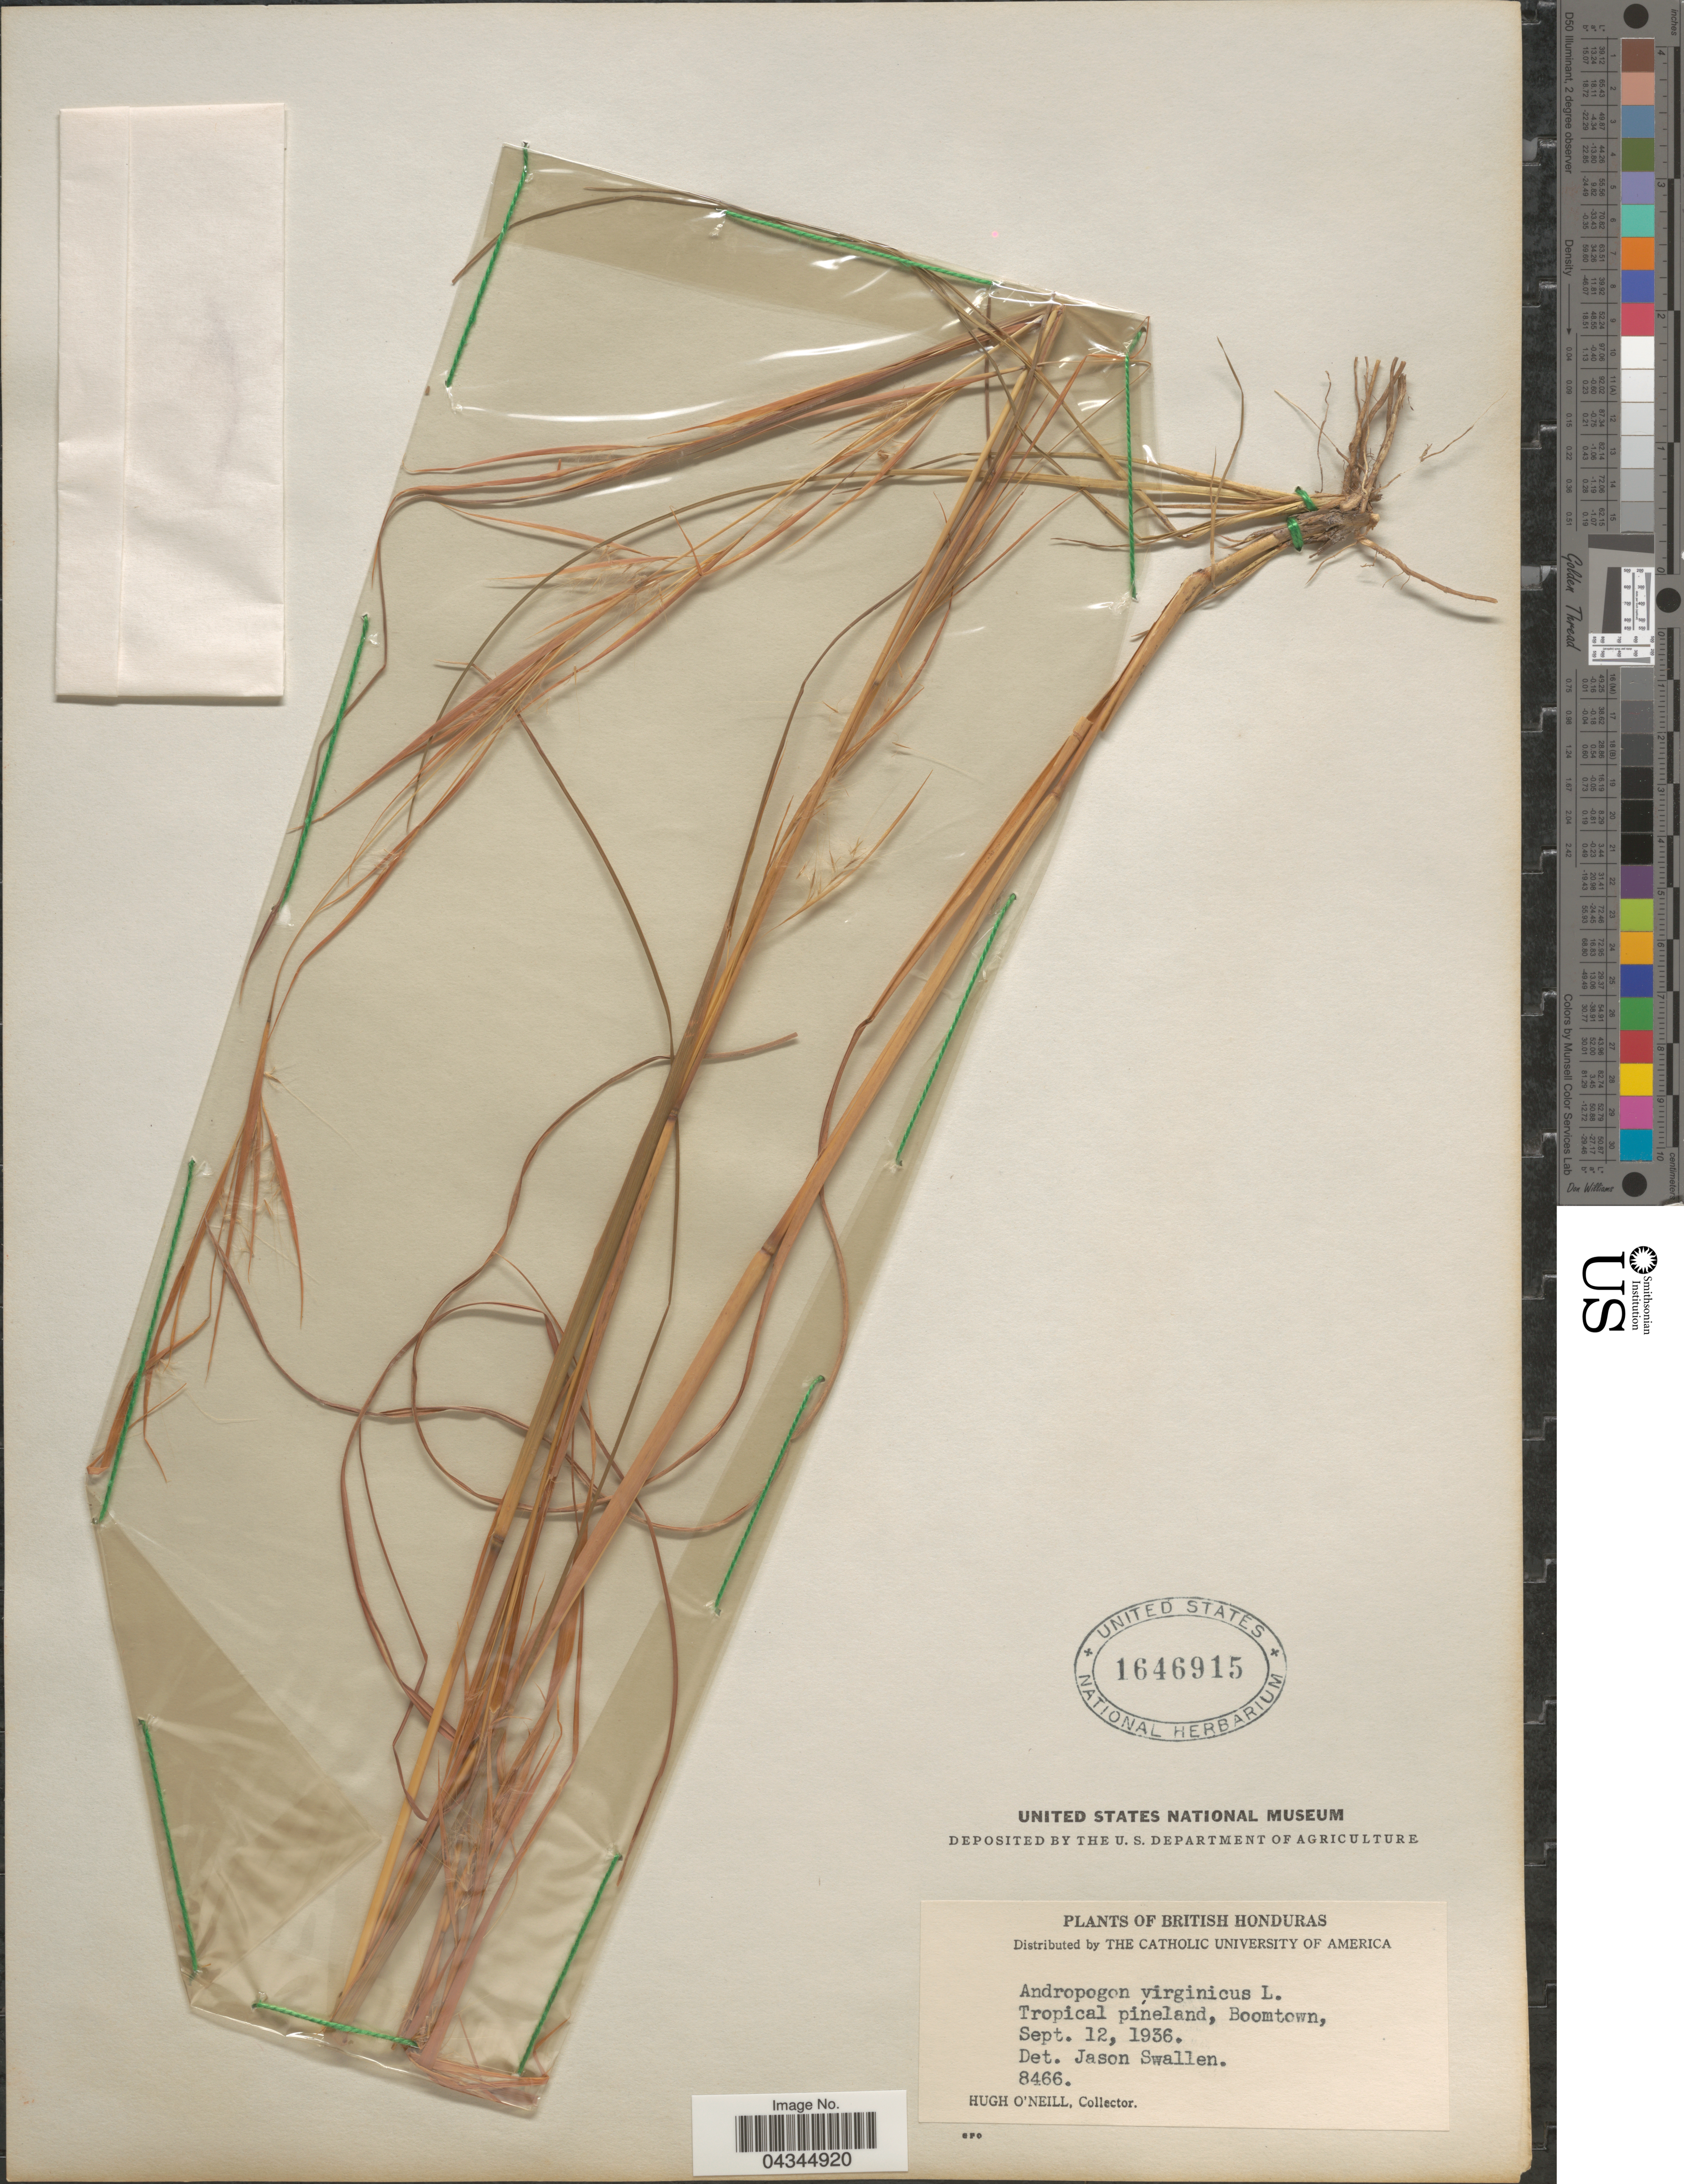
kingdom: Plantae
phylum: Tracheophyta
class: Liliopsida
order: Poales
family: Poaceae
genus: Andropogon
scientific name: Andropogon virginicus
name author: L.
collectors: H. O'Neill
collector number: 8466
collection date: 1936-09-12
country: Belize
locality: British Honduras. Tropical pineland, Boomtown.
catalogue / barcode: US 1646915